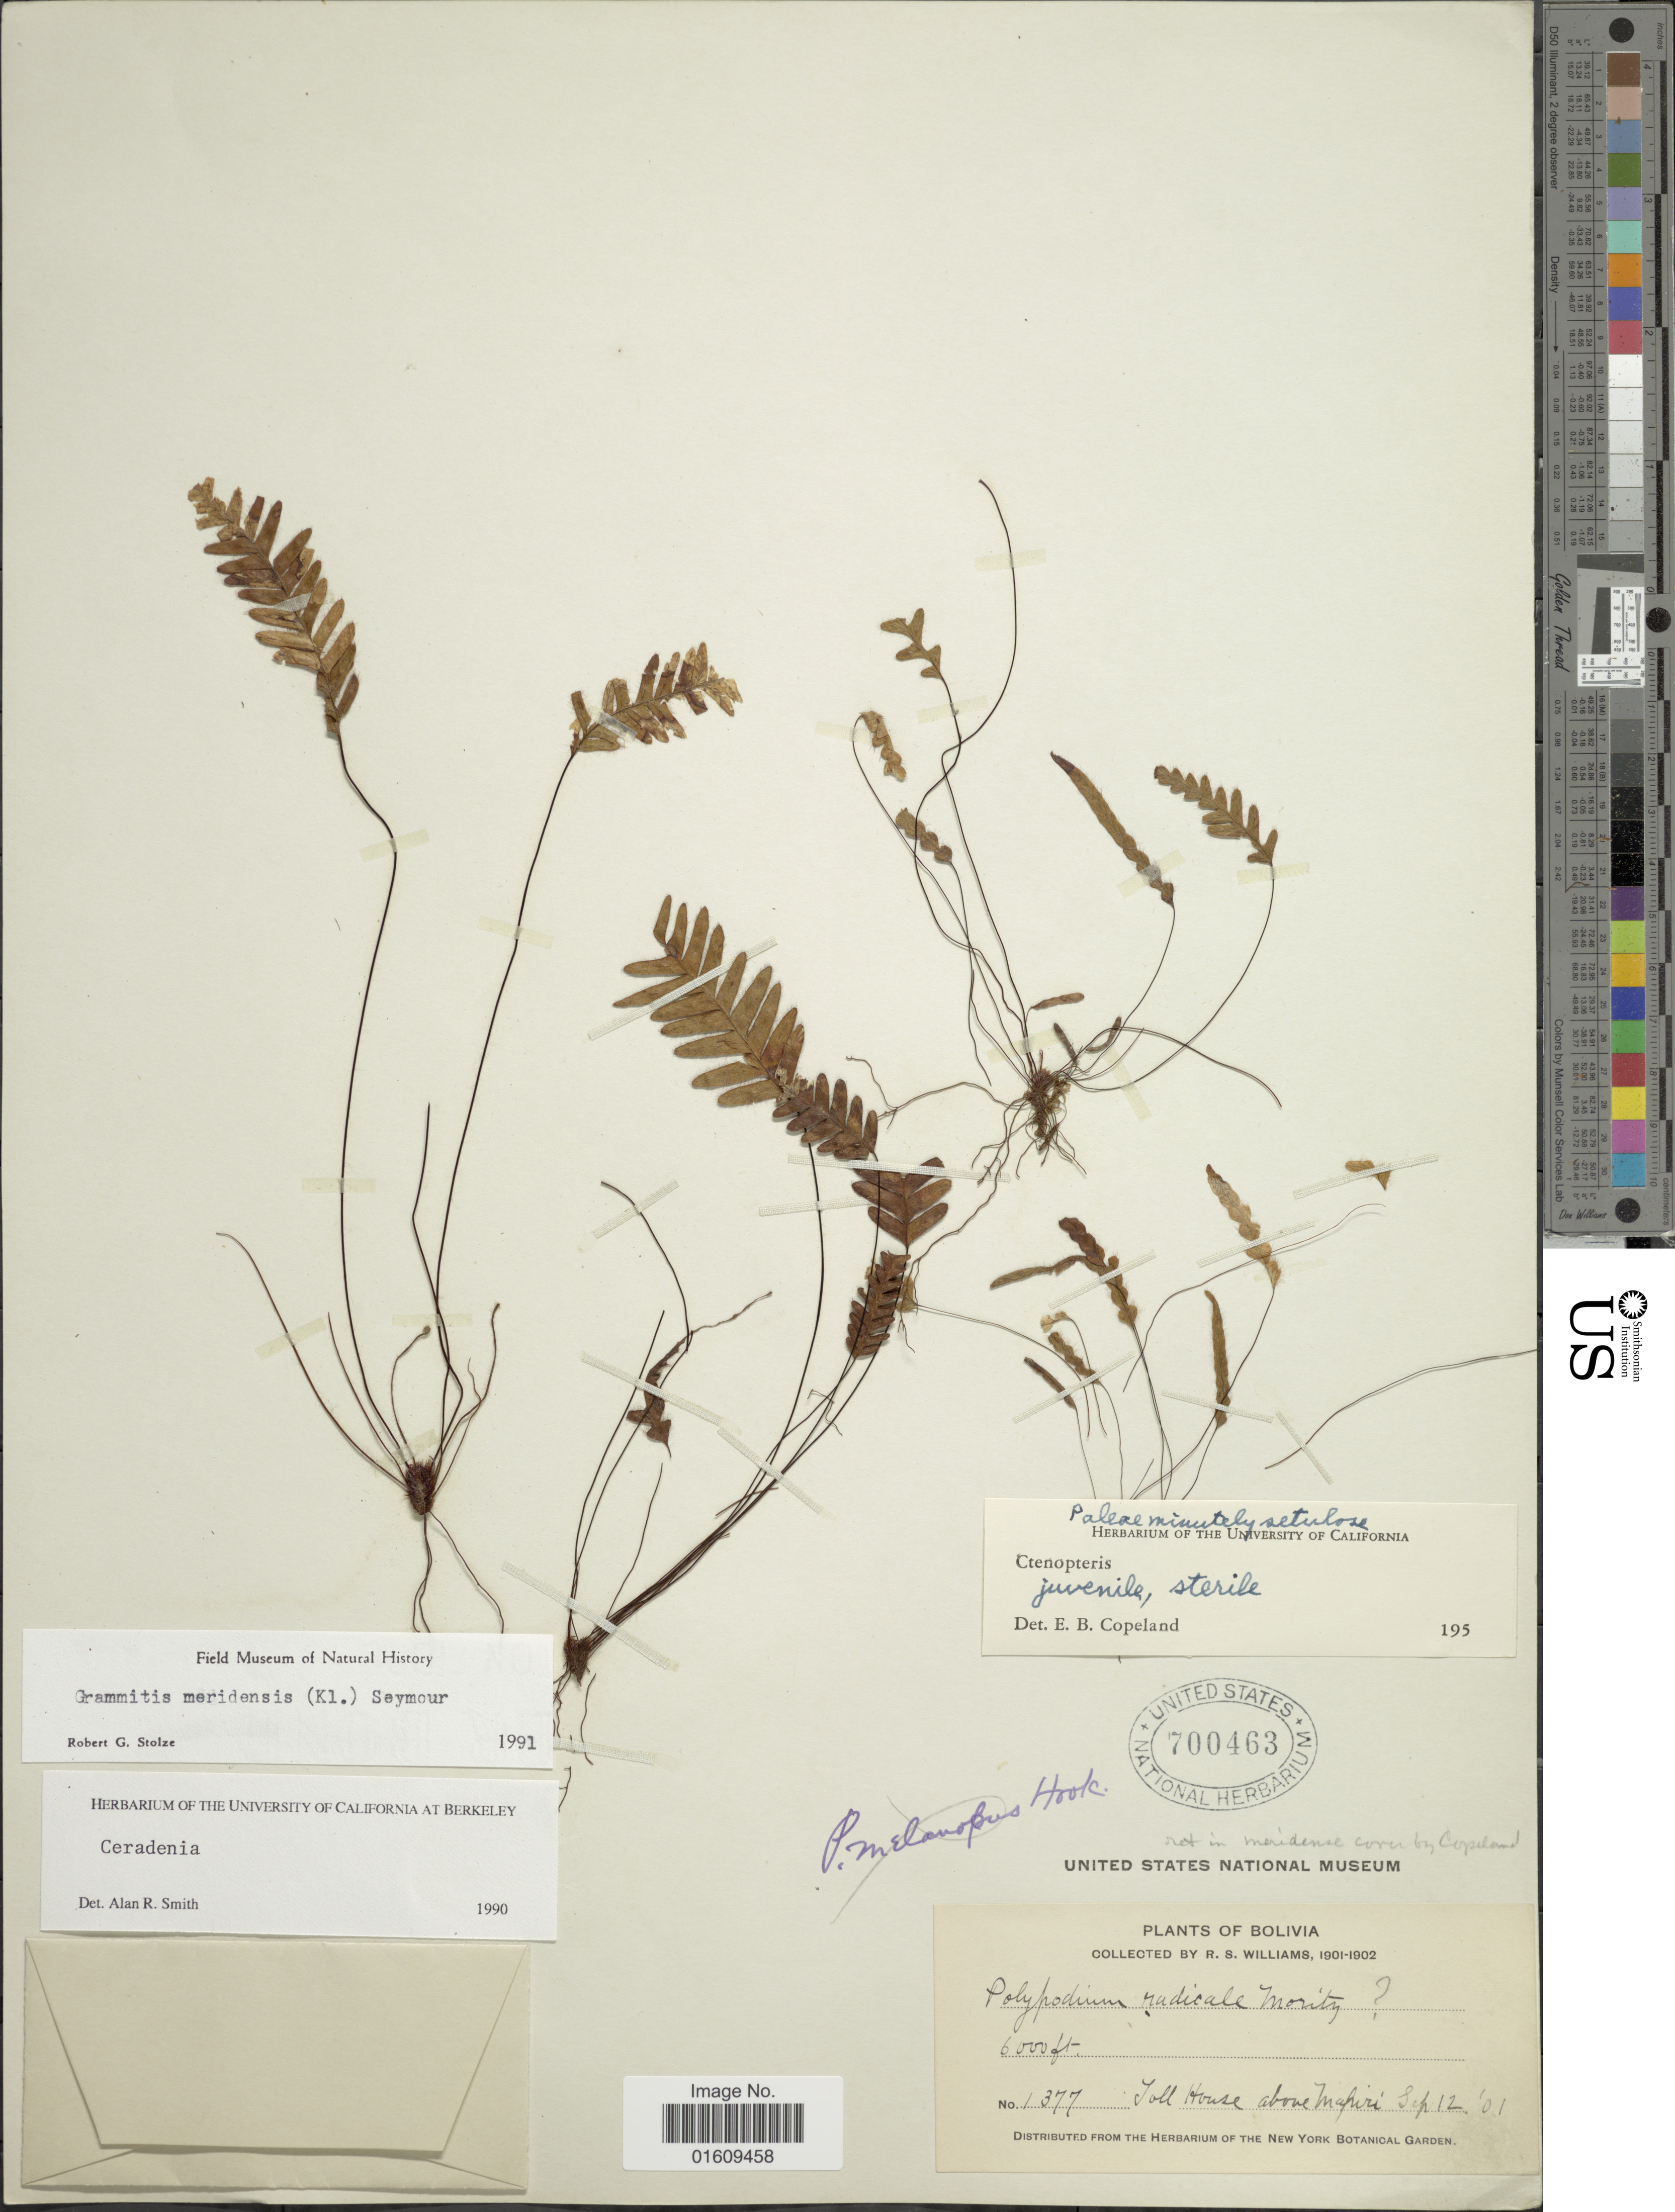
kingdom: Plantae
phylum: Tracheophyta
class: Polypodiopsida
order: Polypodiales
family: Polypodiaceae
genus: Ceradenia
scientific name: Ceradenia meridensis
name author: (Klotzsch) L.E. Bishop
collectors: R. S. Williams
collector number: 1377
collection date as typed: Sep 12, 1901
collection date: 1901-09-12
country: Bolivia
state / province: La Páz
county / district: Larecaja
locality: Toll House (above Mapiri)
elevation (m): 1829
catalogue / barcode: US 700463